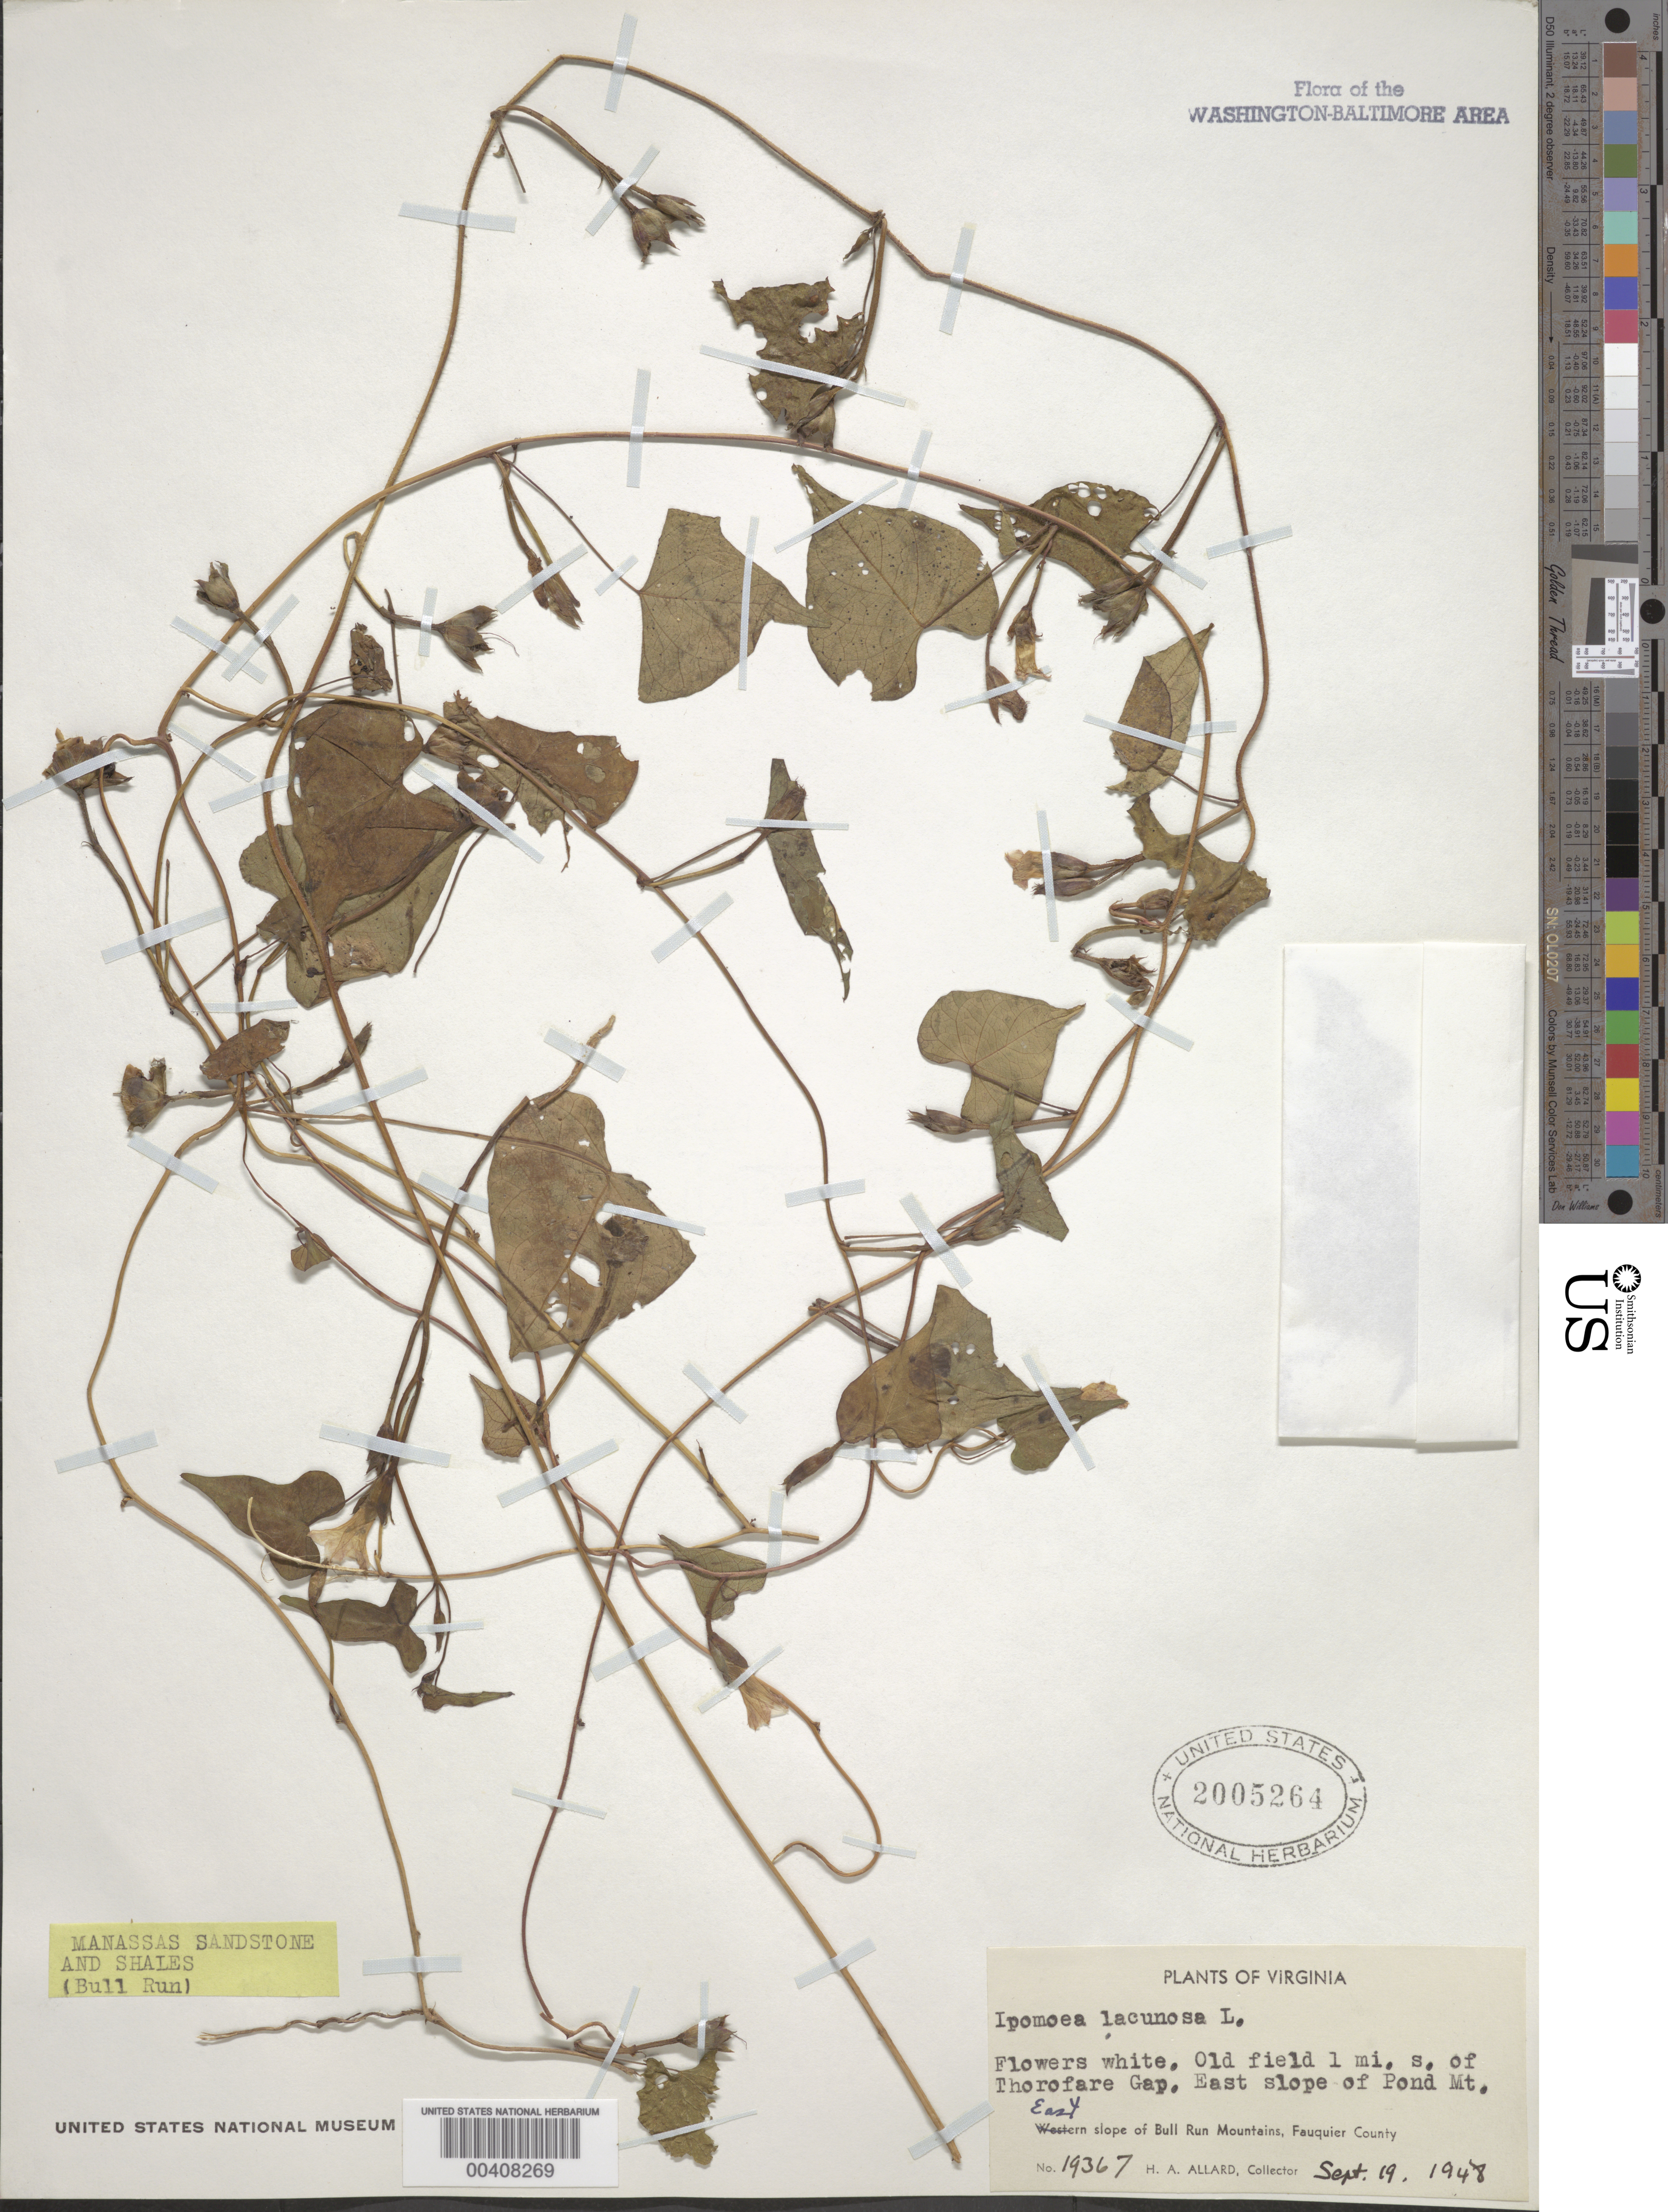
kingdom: Plantae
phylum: Tracheophyta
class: Magnoliopsida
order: Solanales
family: Convolvulaceae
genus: Ipomoea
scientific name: Ipomoea lacunosa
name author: L.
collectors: H. A. Allard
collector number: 19367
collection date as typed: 19 Sep 1948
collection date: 1948-09-19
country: United States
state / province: Virginia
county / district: Fauquier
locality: Bull Run Mountains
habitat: Old field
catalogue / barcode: US 2005264